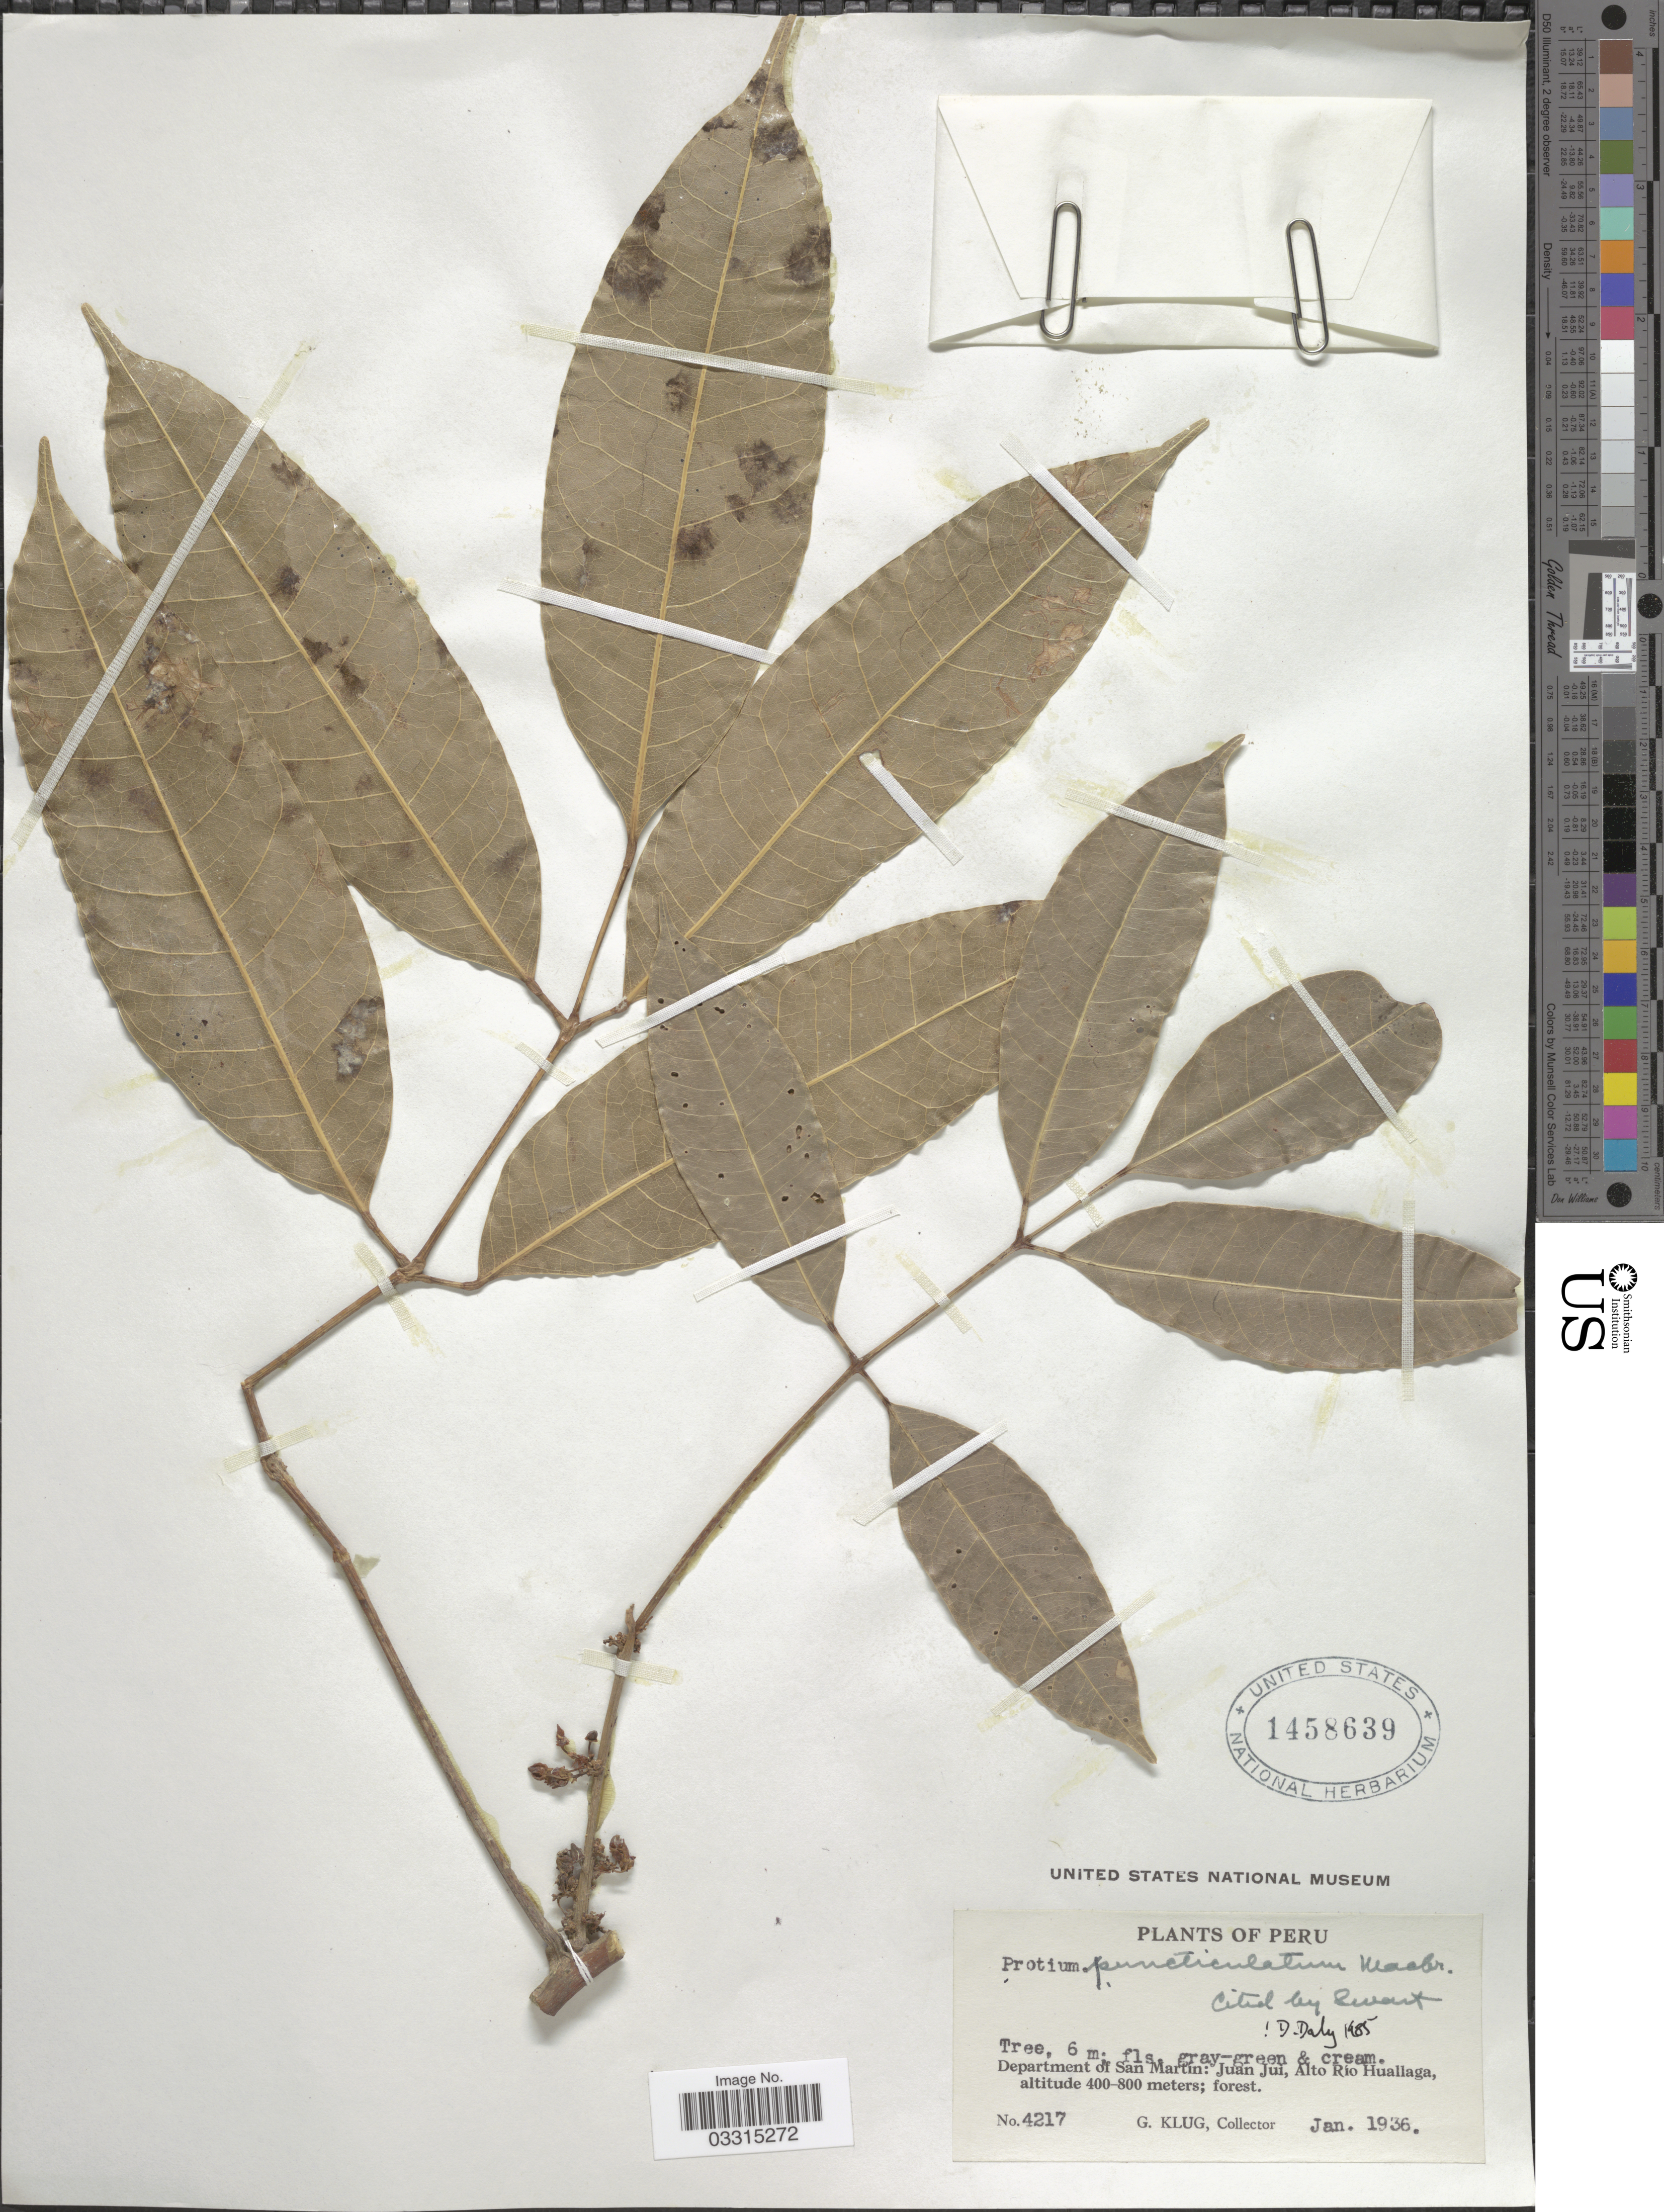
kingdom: Plantae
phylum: Tracheophyta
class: Magnoliopsida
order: Sapindales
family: Burseraceae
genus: Protium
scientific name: Protium puncticulatum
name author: J.F. Macbr.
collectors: G. Klug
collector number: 4217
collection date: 1936-01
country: Peru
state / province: San Martín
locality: Department of San Martin: Juan Jui, Alto Río Huallaga.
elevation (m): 400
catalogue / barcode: US 1458639